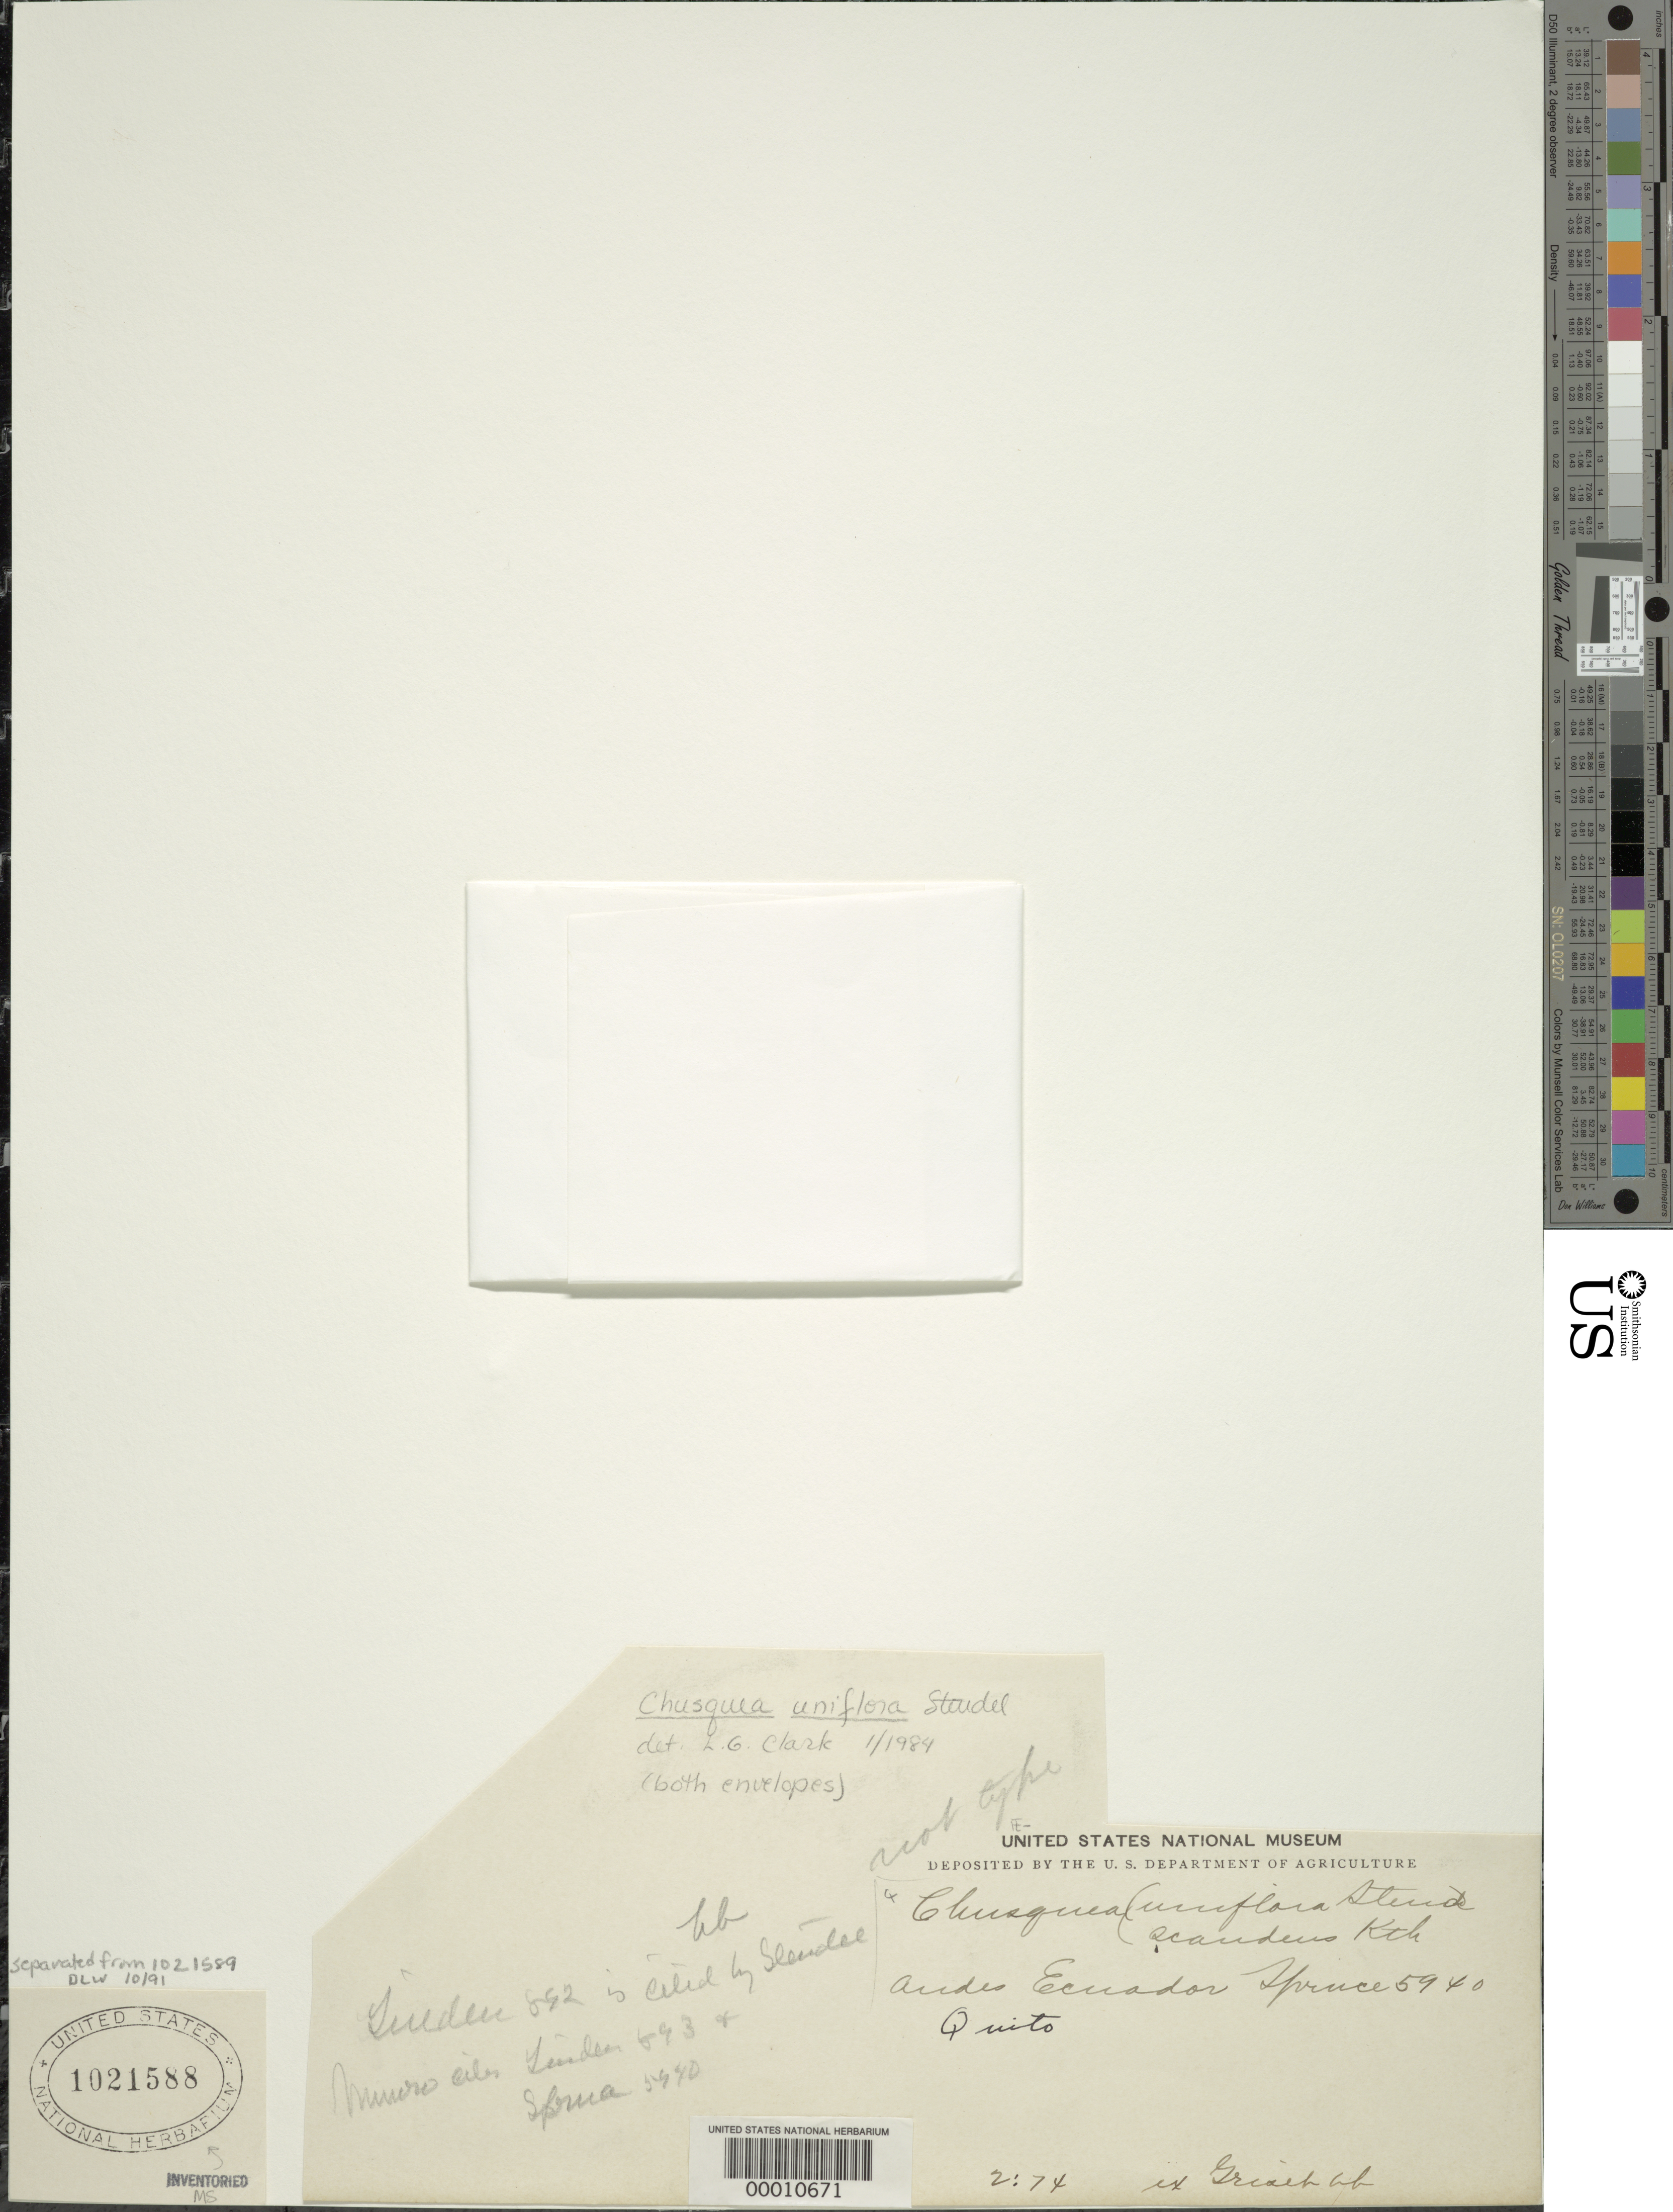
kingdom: Plantae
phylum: Tracheophyta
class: Liliopsida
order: Poales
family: Poaceae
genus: Chusquea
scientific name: Chusquea uniflora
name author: Steud.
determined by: Clark, Lynn G., (ISC), Iowa State University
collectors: R. Spruce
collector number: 5940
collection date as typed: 1857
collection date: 1857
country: Ecuador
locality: Quito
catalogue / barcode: US 1021588